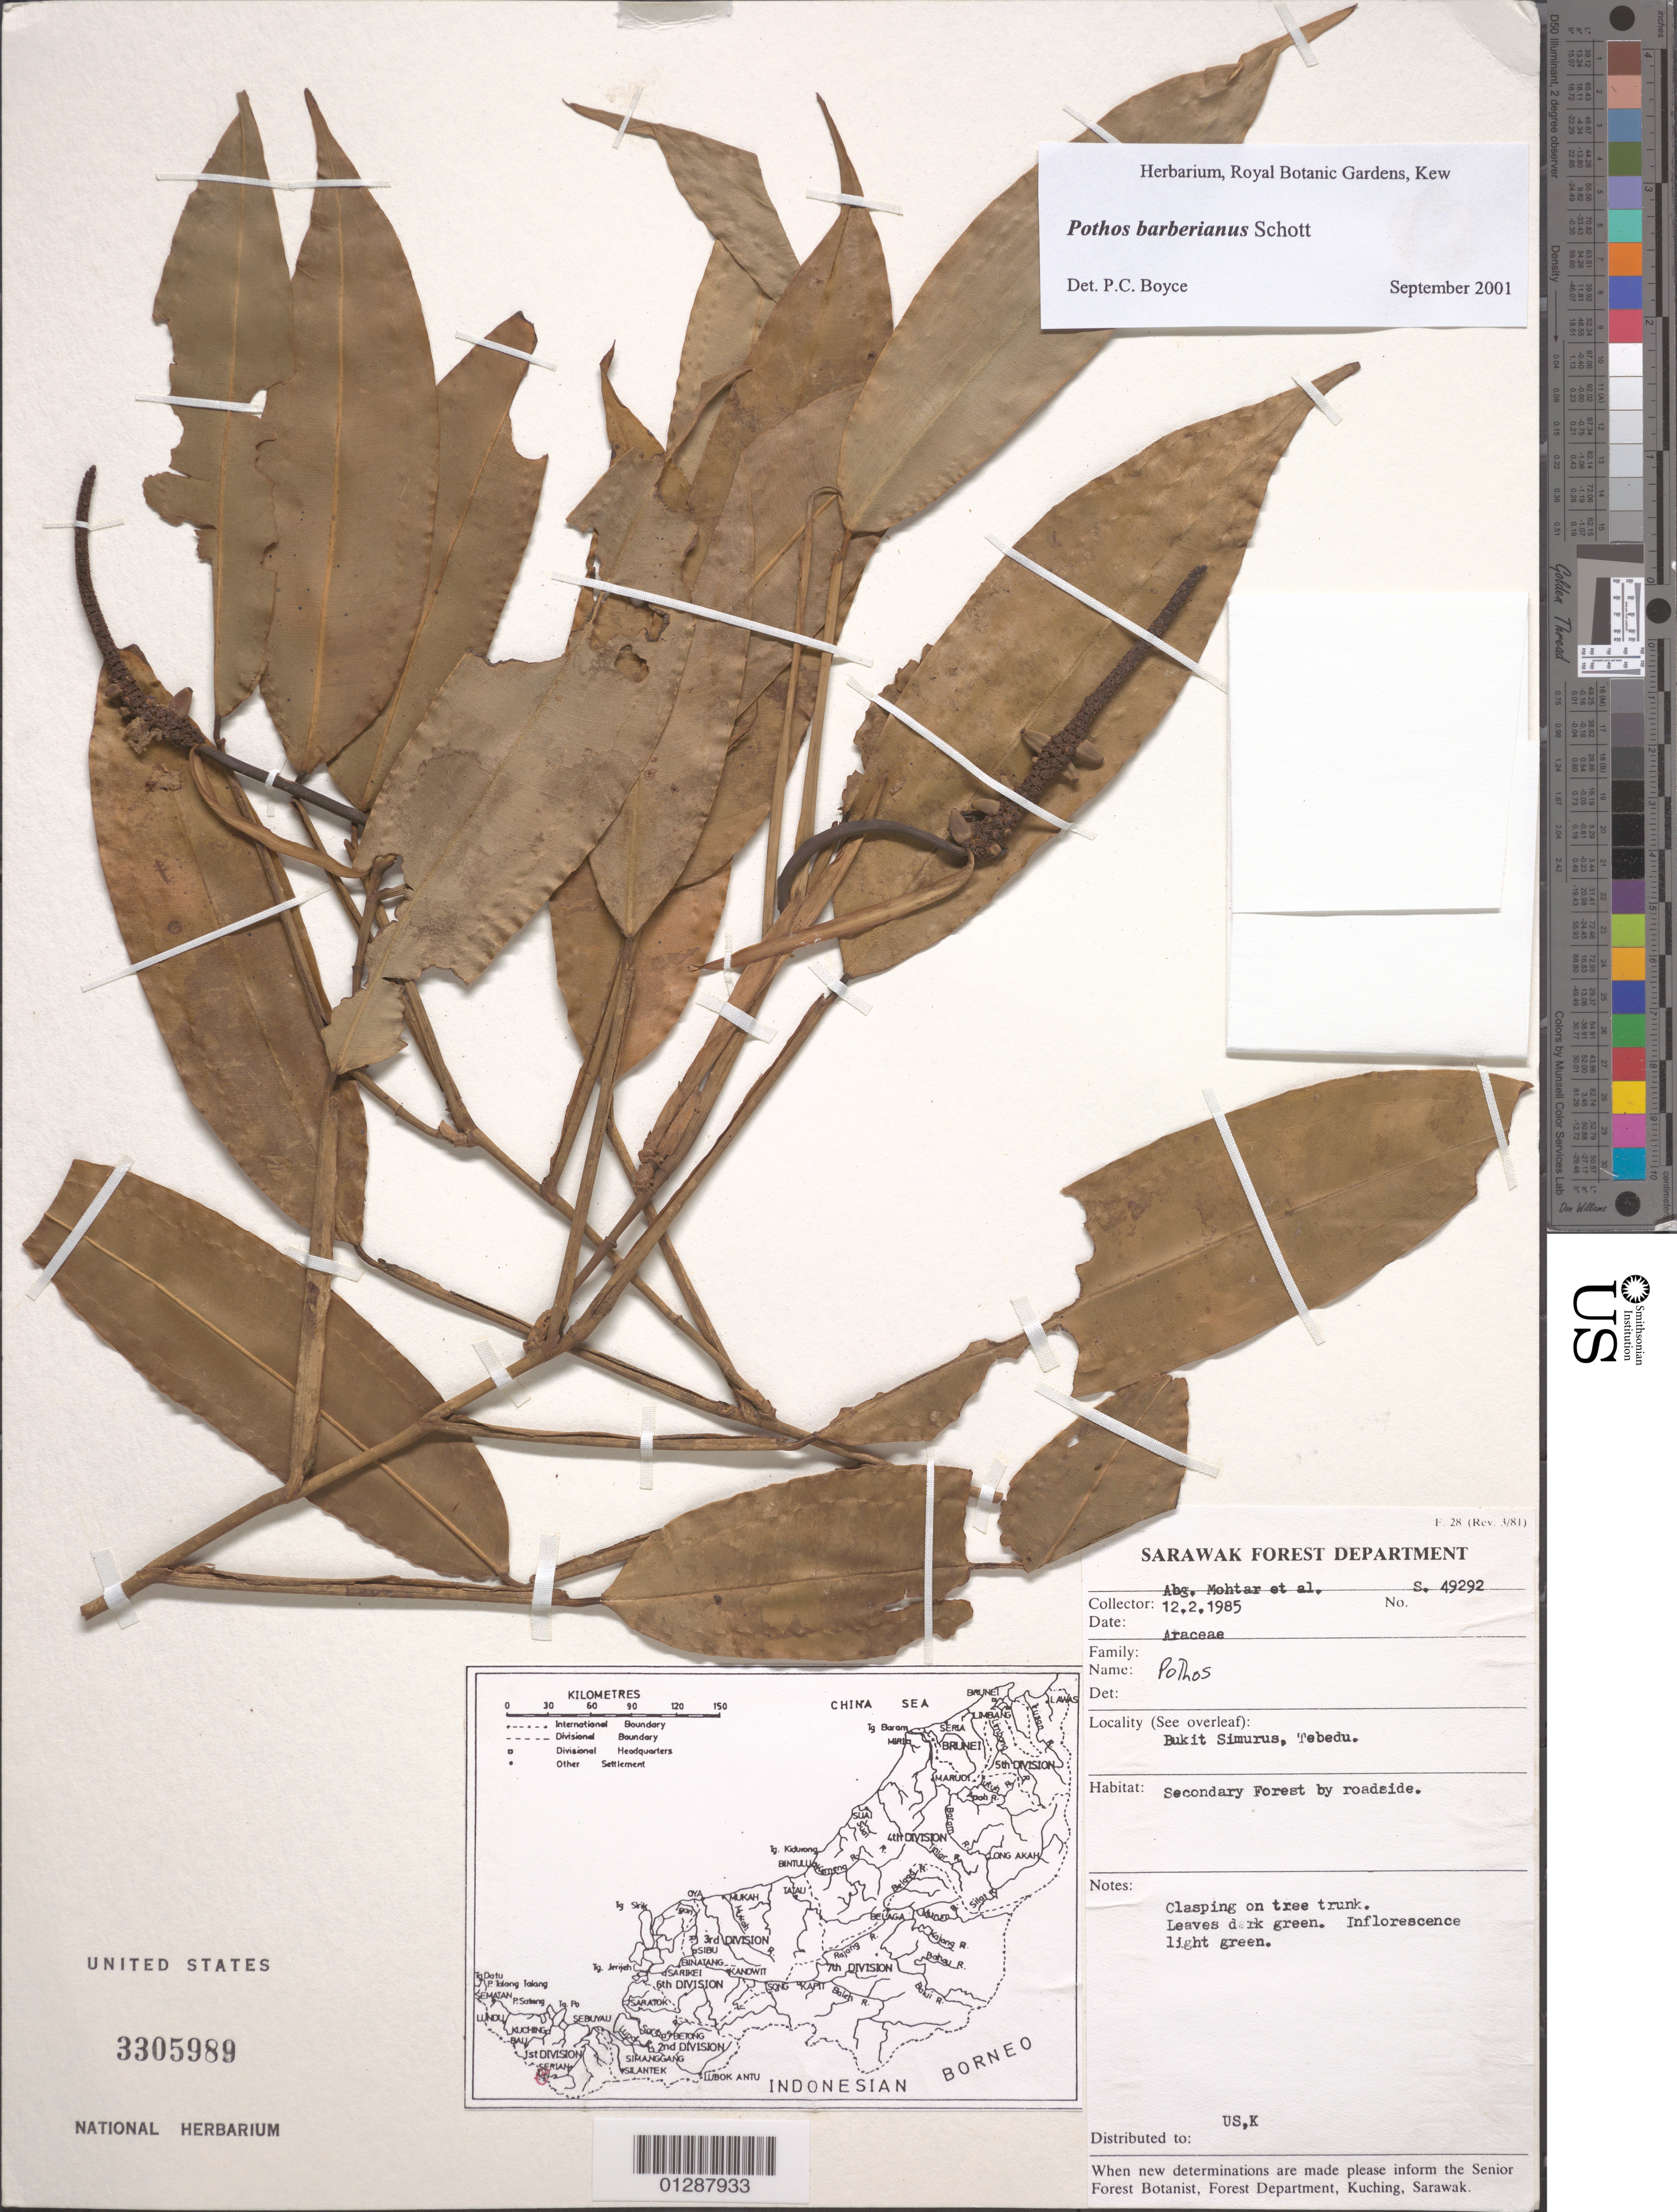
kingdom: Plantae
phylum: Tracheophyta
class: Liliopsida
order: Alismatales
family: Araceae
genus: Pistia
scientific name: Pistia barberianus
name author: Schott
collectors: A. Mokhtar & et al.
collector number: S49292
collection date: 1985-02-12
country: Malaysia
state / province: Sarawak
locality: Bukit Simurus, Tebedu. By roadside.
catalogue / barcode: US 3305989